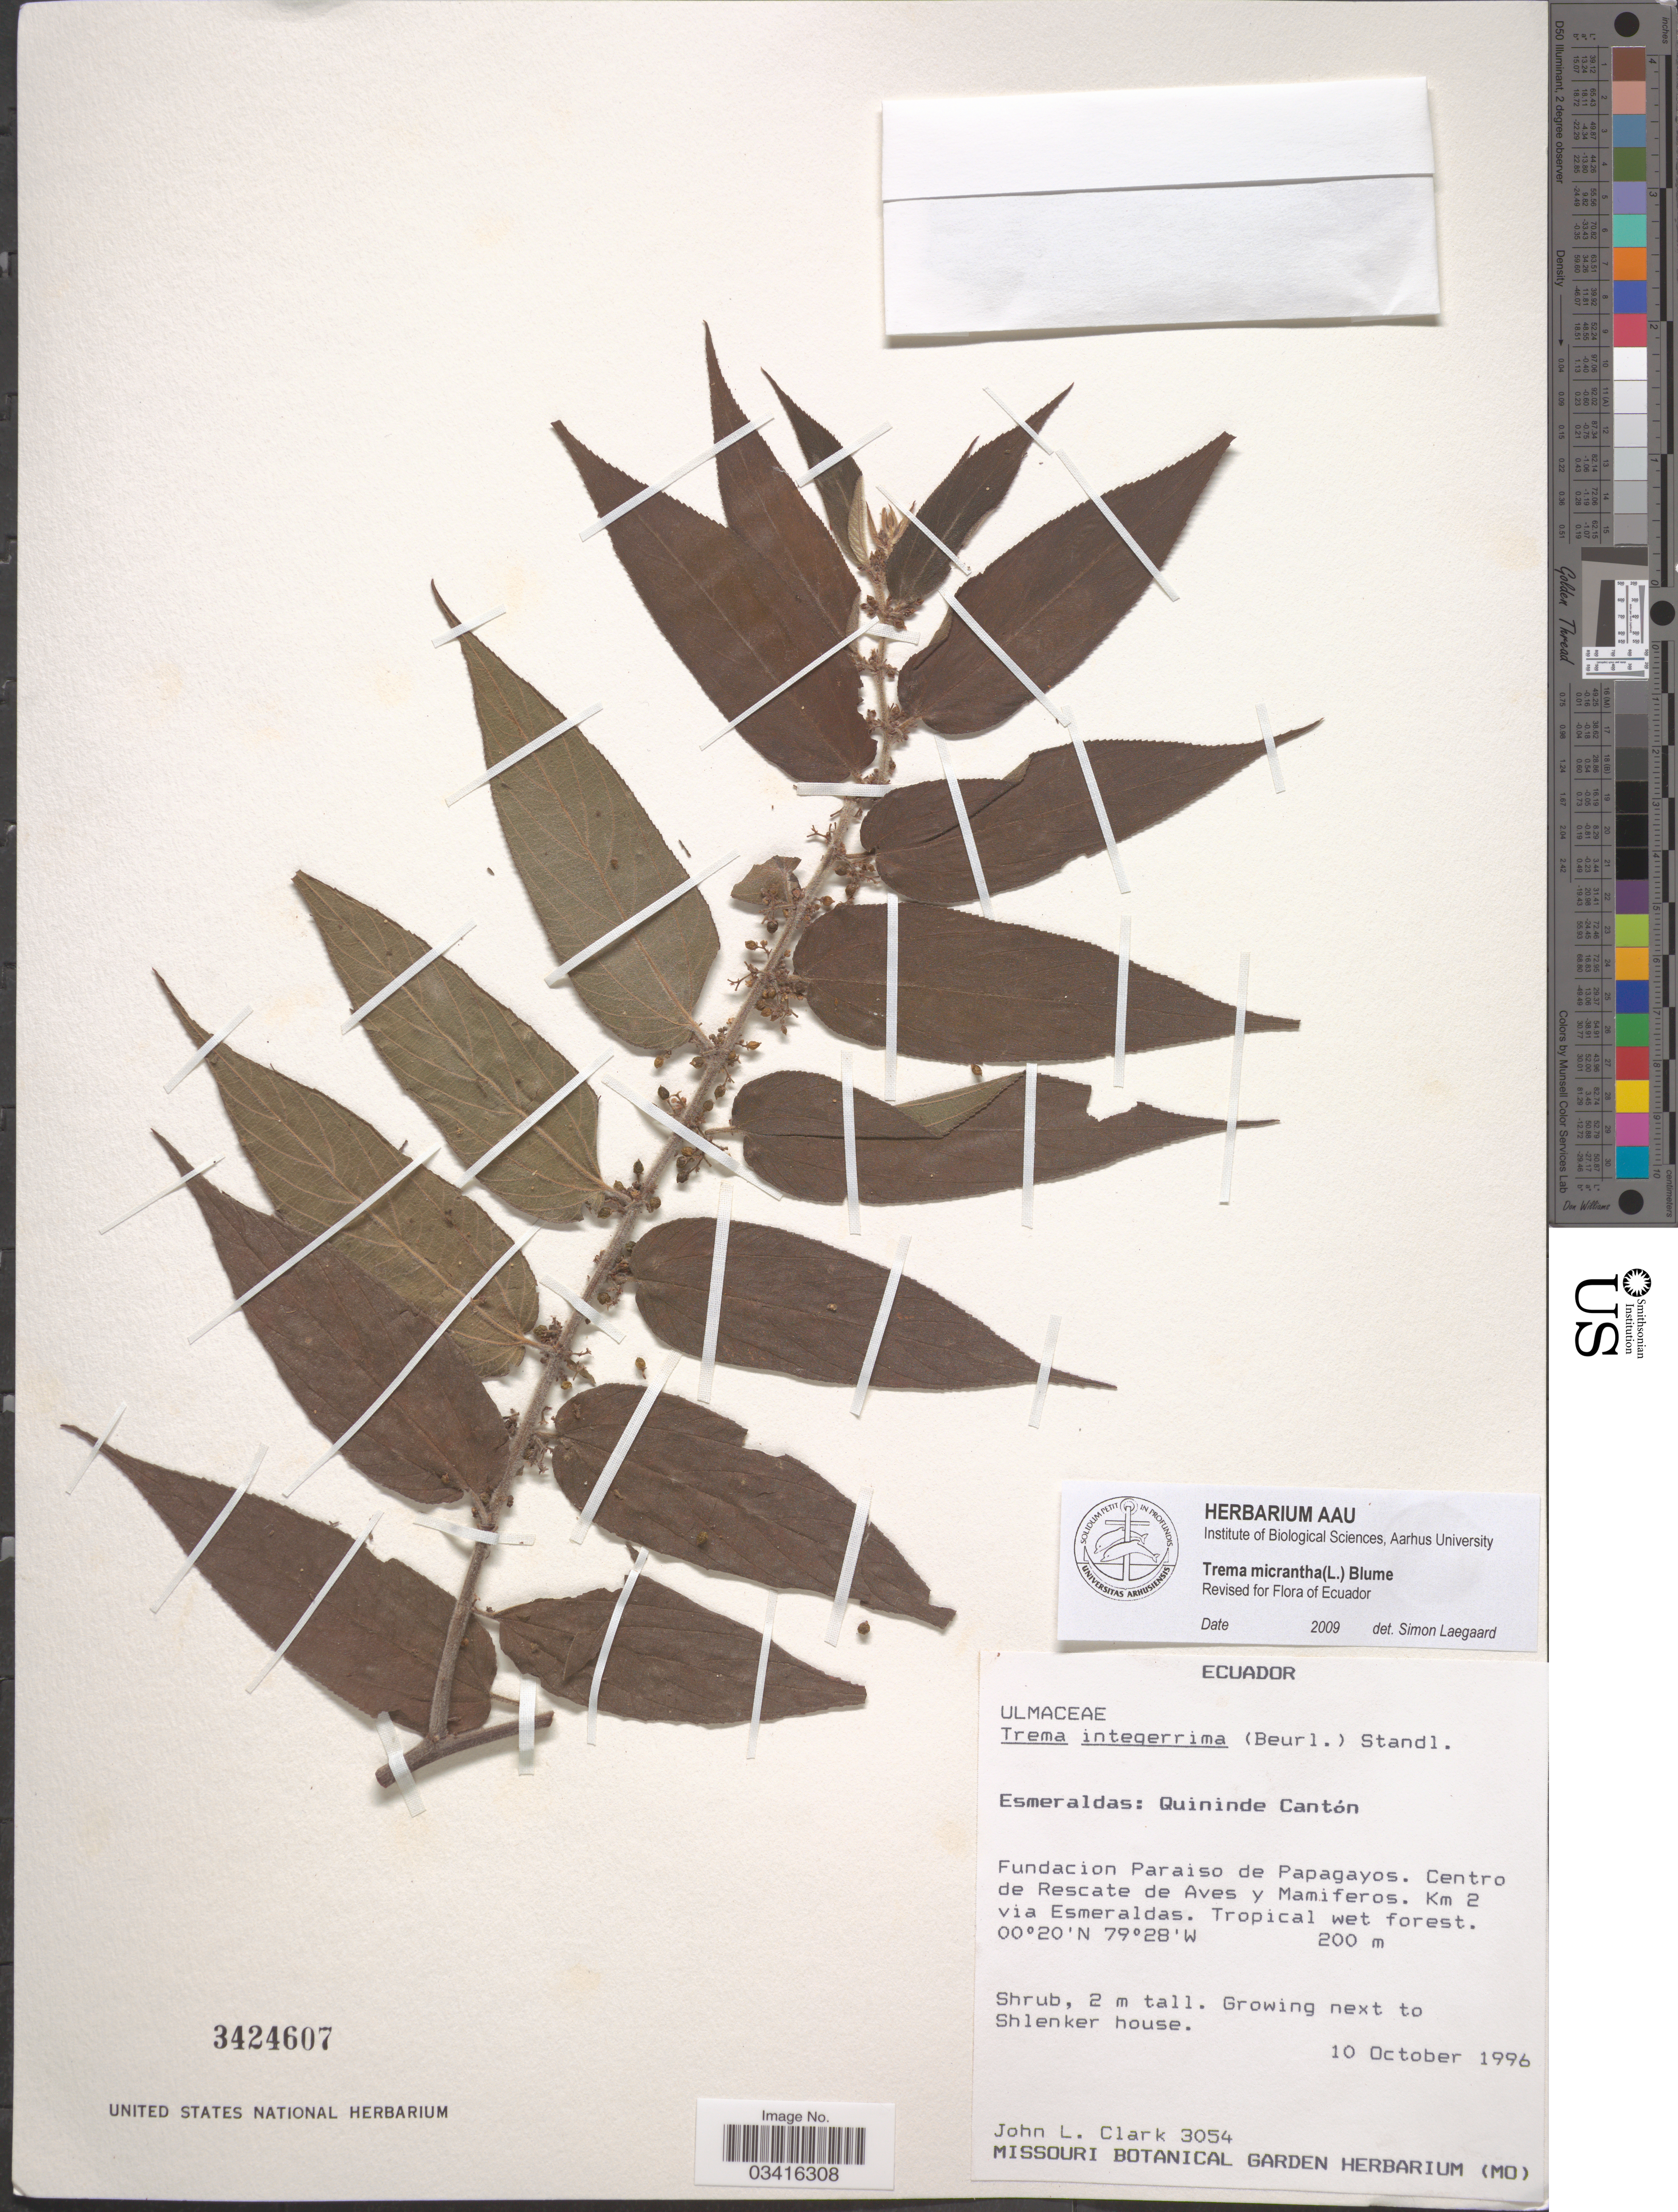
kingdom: Plantae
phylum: Tracheophyta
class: Magnoliopsida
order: Rosales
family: Cannabaceae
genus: Trema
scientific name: Trema micranthum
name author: (L.) Blume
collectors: J. L. Clark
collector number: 3054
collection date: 1996-10-10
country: Ecuador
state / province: Esmeraldas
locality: Quininde Cantón. Fundacion Paraiso de Papagayos. Centro de Rescate de Aves y Mamiferos. Km 2 via Esmeraldas. Tropical wet forest.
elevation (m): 200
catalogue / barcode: US 3424607